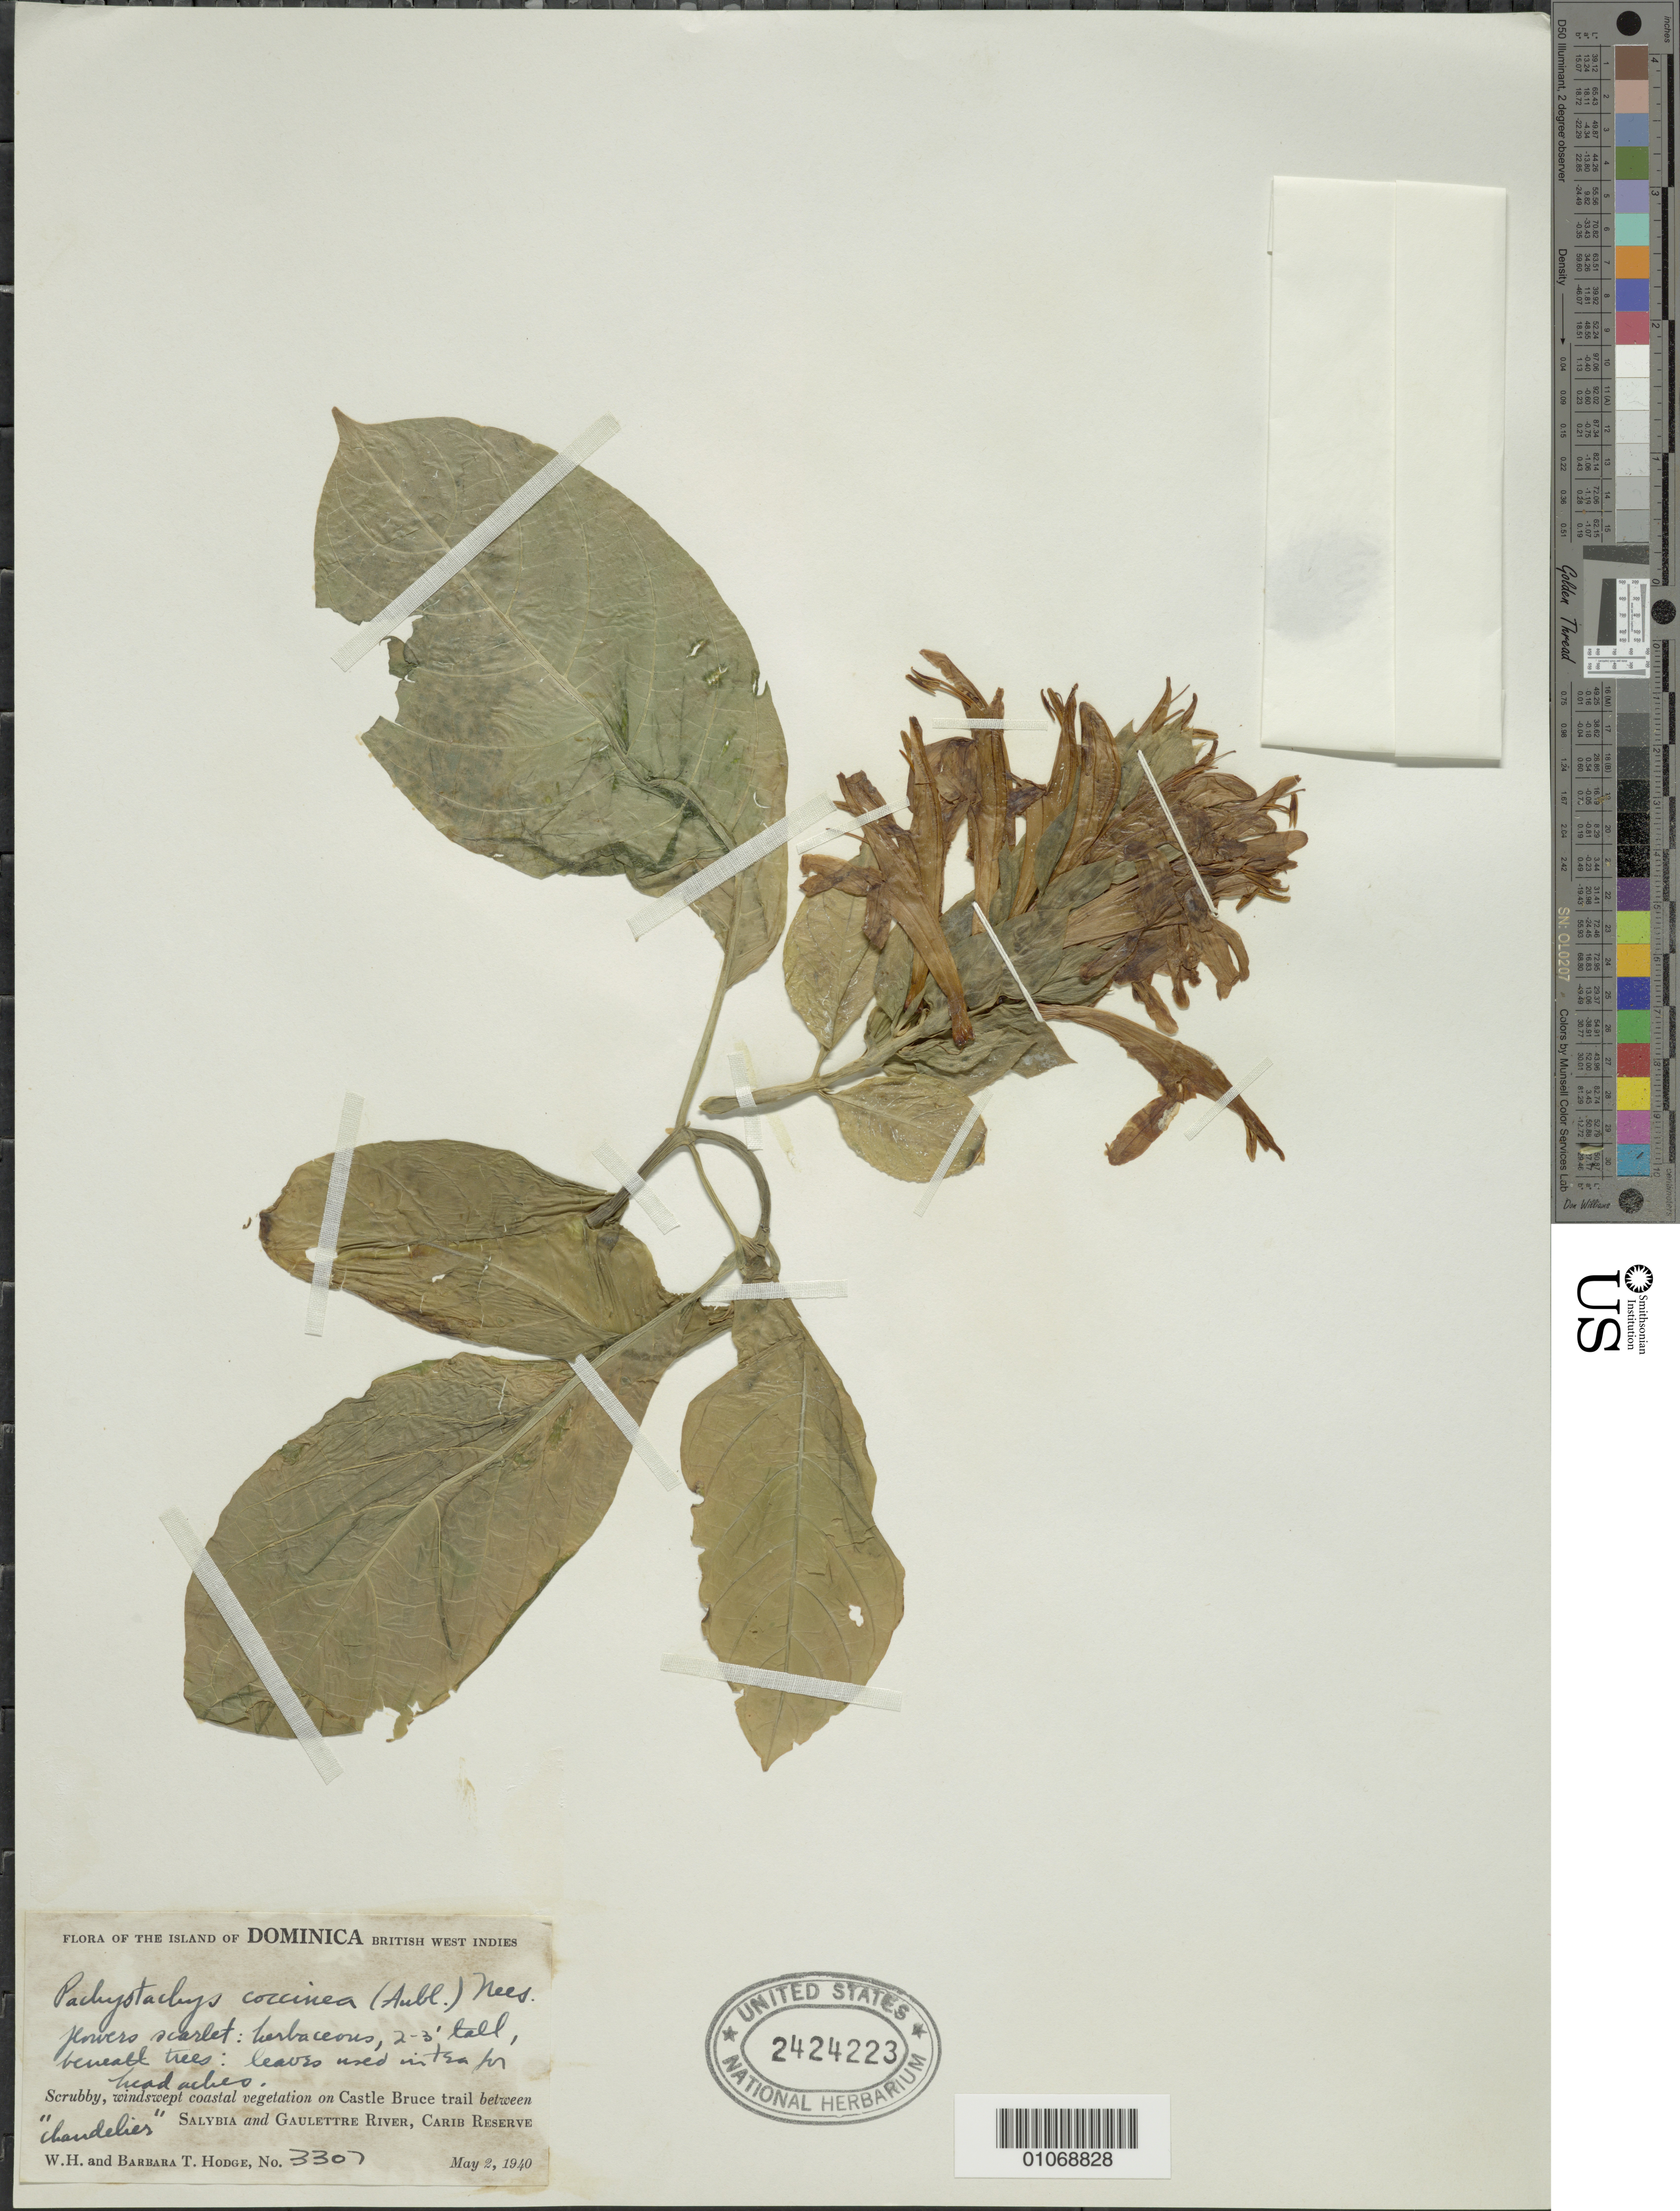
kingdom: Plantae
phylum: Tracheophyta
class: Magnoliopsida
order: Lamiales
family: Acanthaceae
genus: Pachystachys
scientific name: Pachystachys spicata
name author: (Ruiz & Pav.) Wassh.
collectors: W. Hodge & B. Hodge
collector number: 3307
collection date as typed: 02 May 1940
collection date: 1940-05-02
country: Dominica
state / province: St. David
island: Dominica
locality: Scrubby windswept coastal vegetation on Castle Bruce trail between Salybia and Gaulettre River, Carib Reserve.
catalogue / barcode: US 2424223